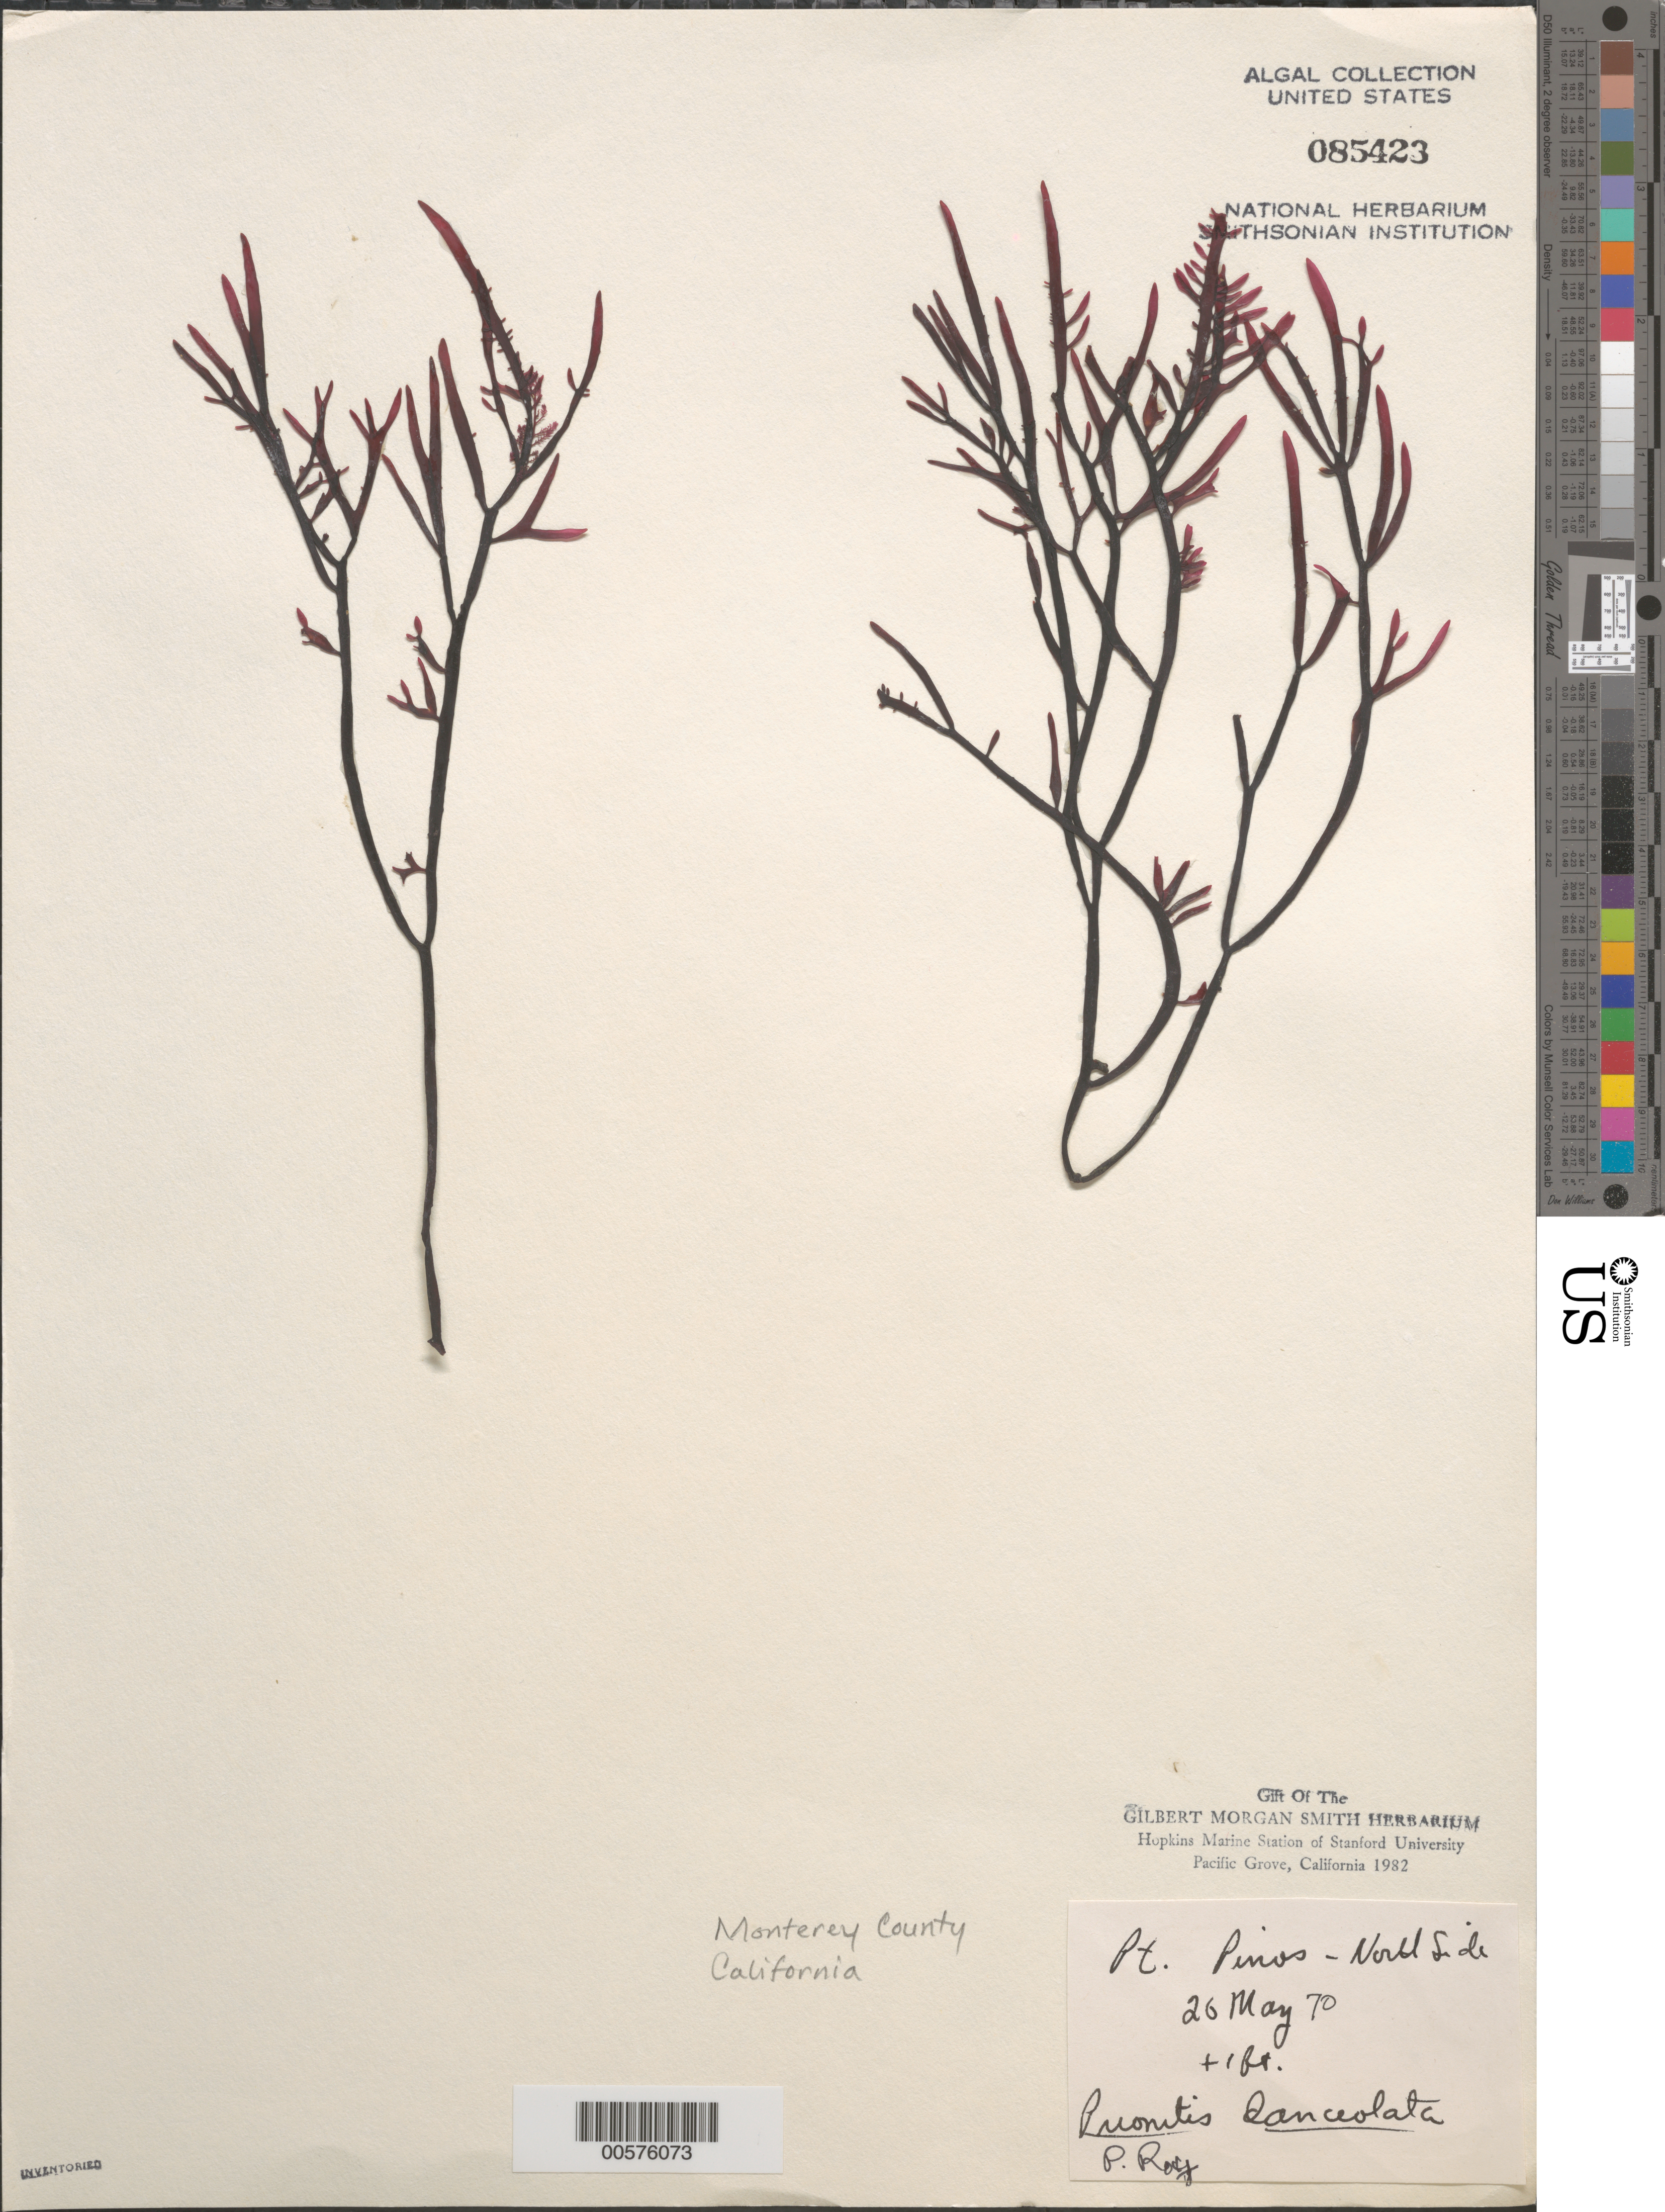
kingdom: Plantae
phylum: Rhodophyta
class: Florideophyceae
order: Cryptonemiales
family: Cryptonemiaceae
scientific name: Prionitis lanceolata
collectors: P. Roy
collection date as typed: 26 May 1970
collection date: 1970-05-26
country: United States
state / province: California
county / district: Monterey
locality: Point Pinos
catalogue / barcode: US 85423